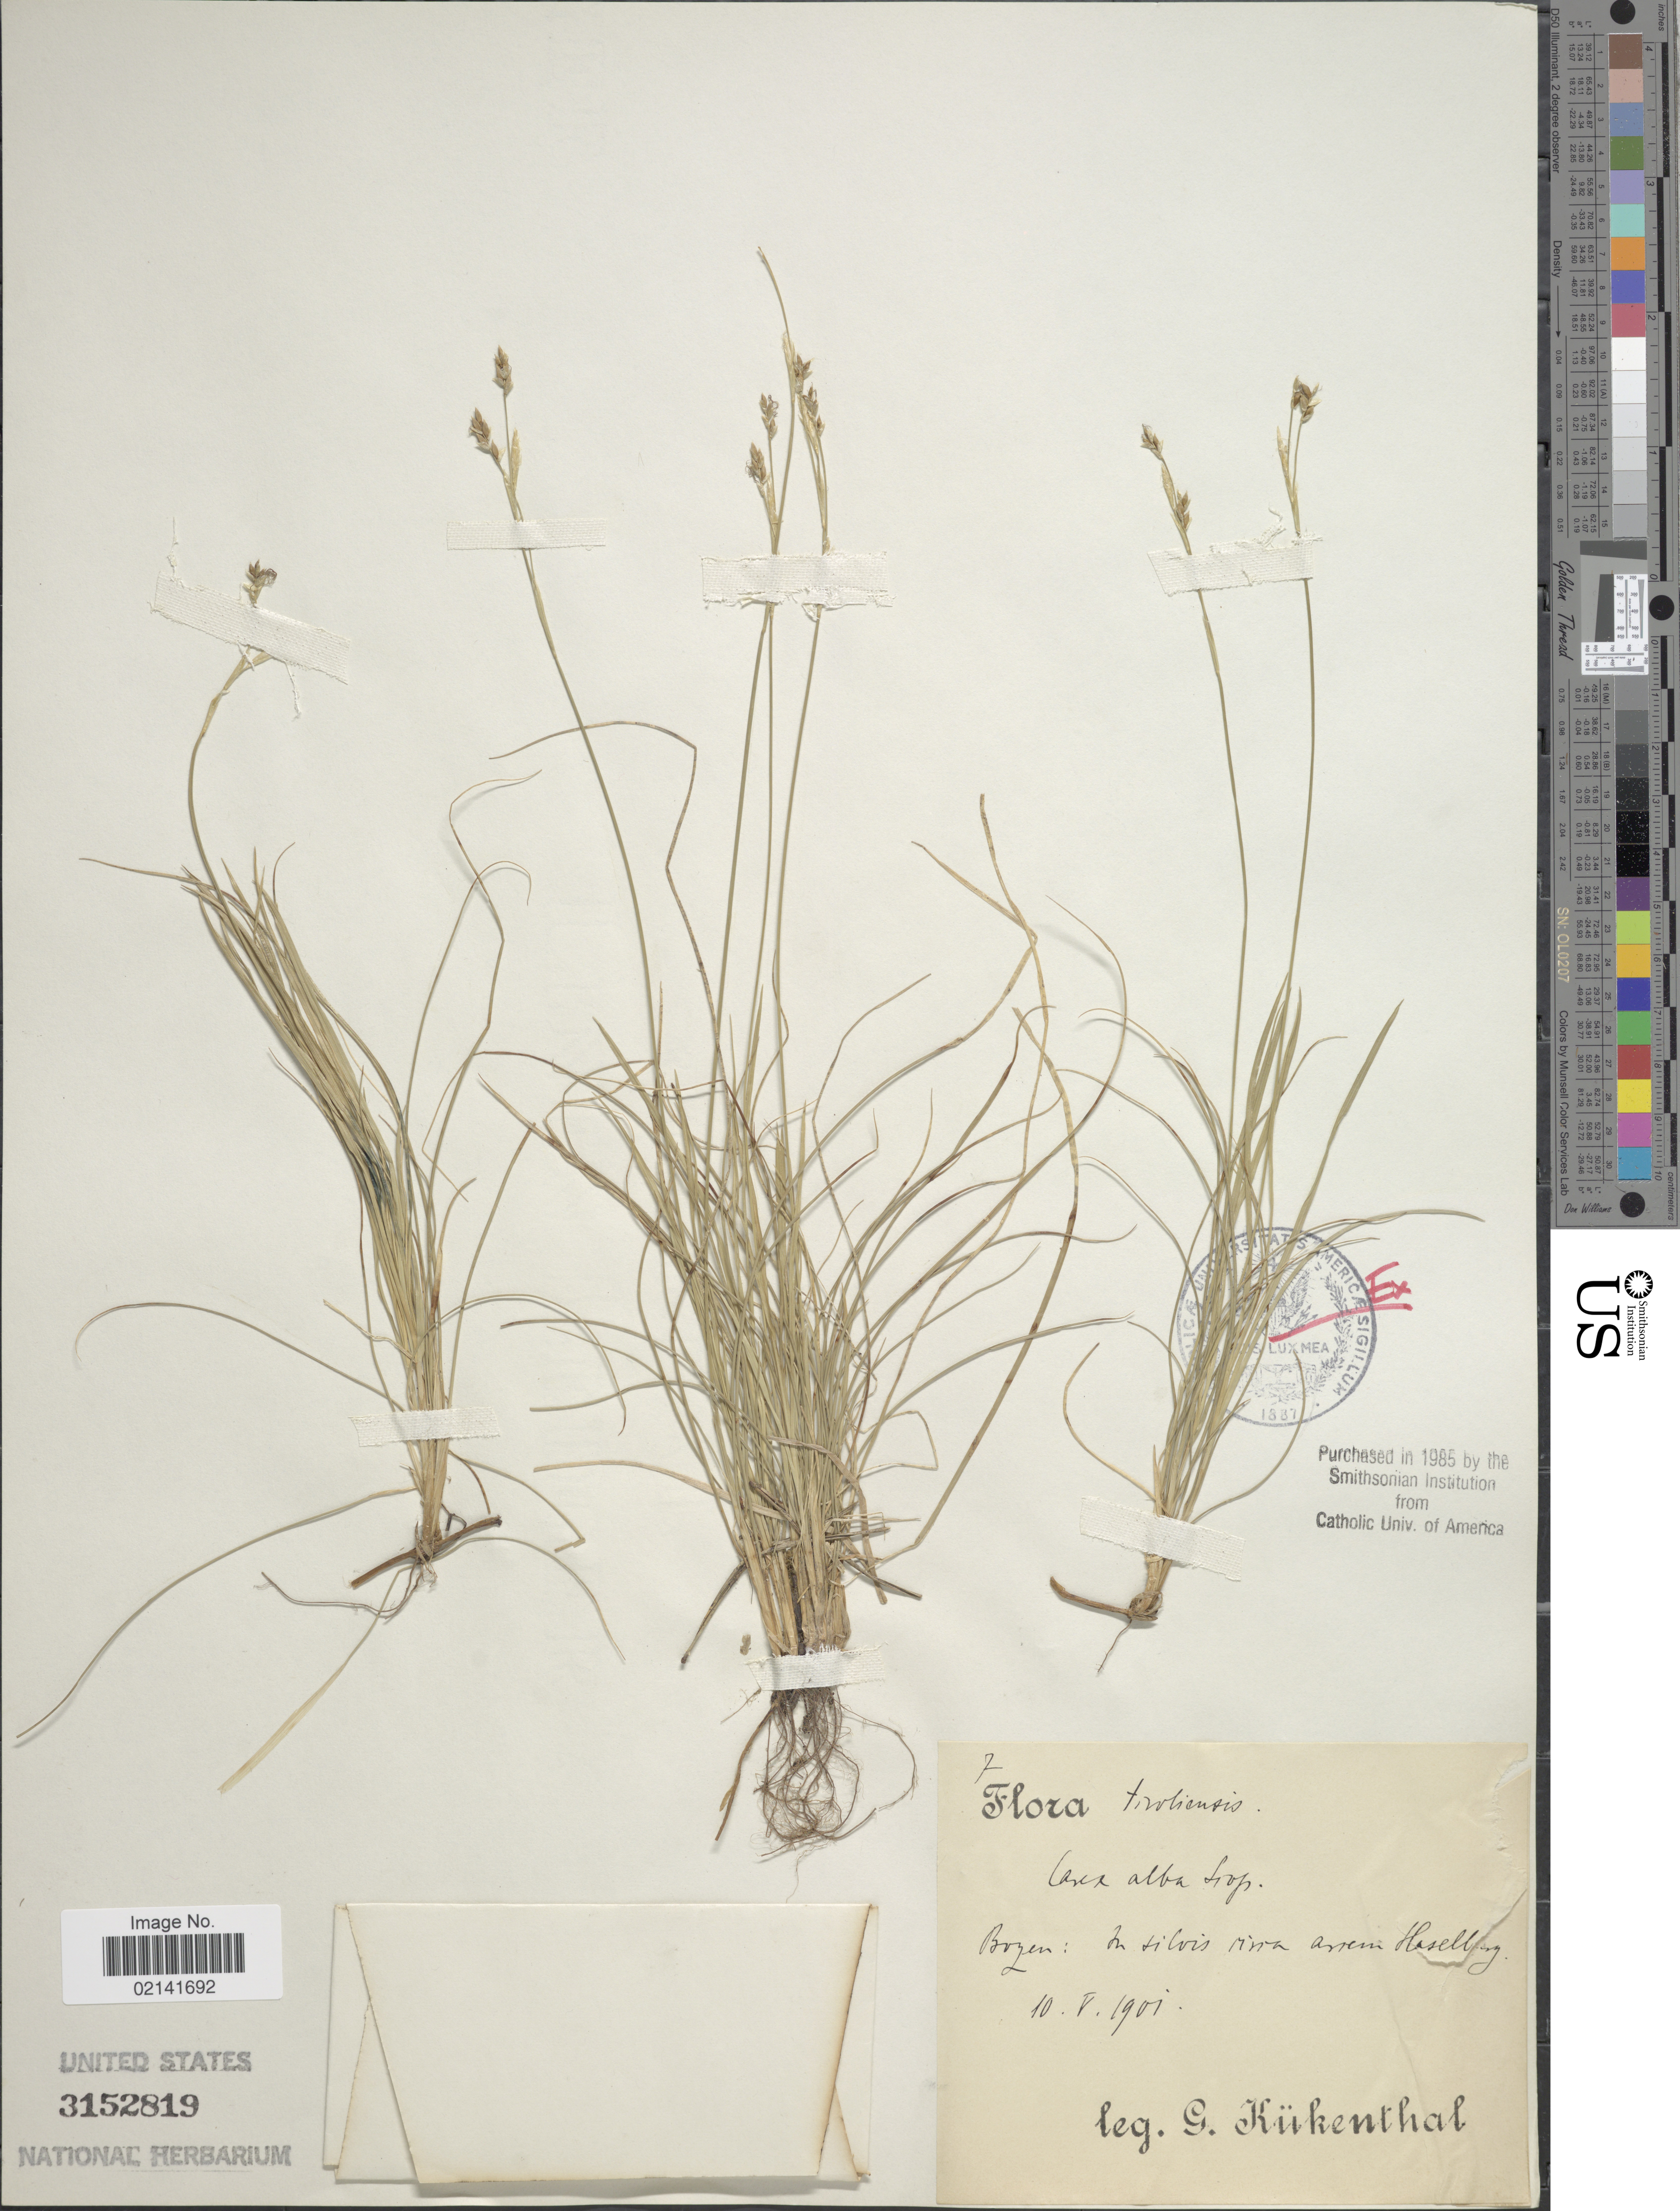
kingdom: Plantae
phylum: Tracheophyta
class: Liliopsida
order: Poales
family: Cyperaceae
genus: Carex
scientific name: Carex alba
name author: Scop.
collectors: G. Kükenthal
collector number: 7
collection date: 1900-05-10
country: Austria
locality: Boyen: in silvis mira arensis Haselberg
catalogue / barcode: US 3152819